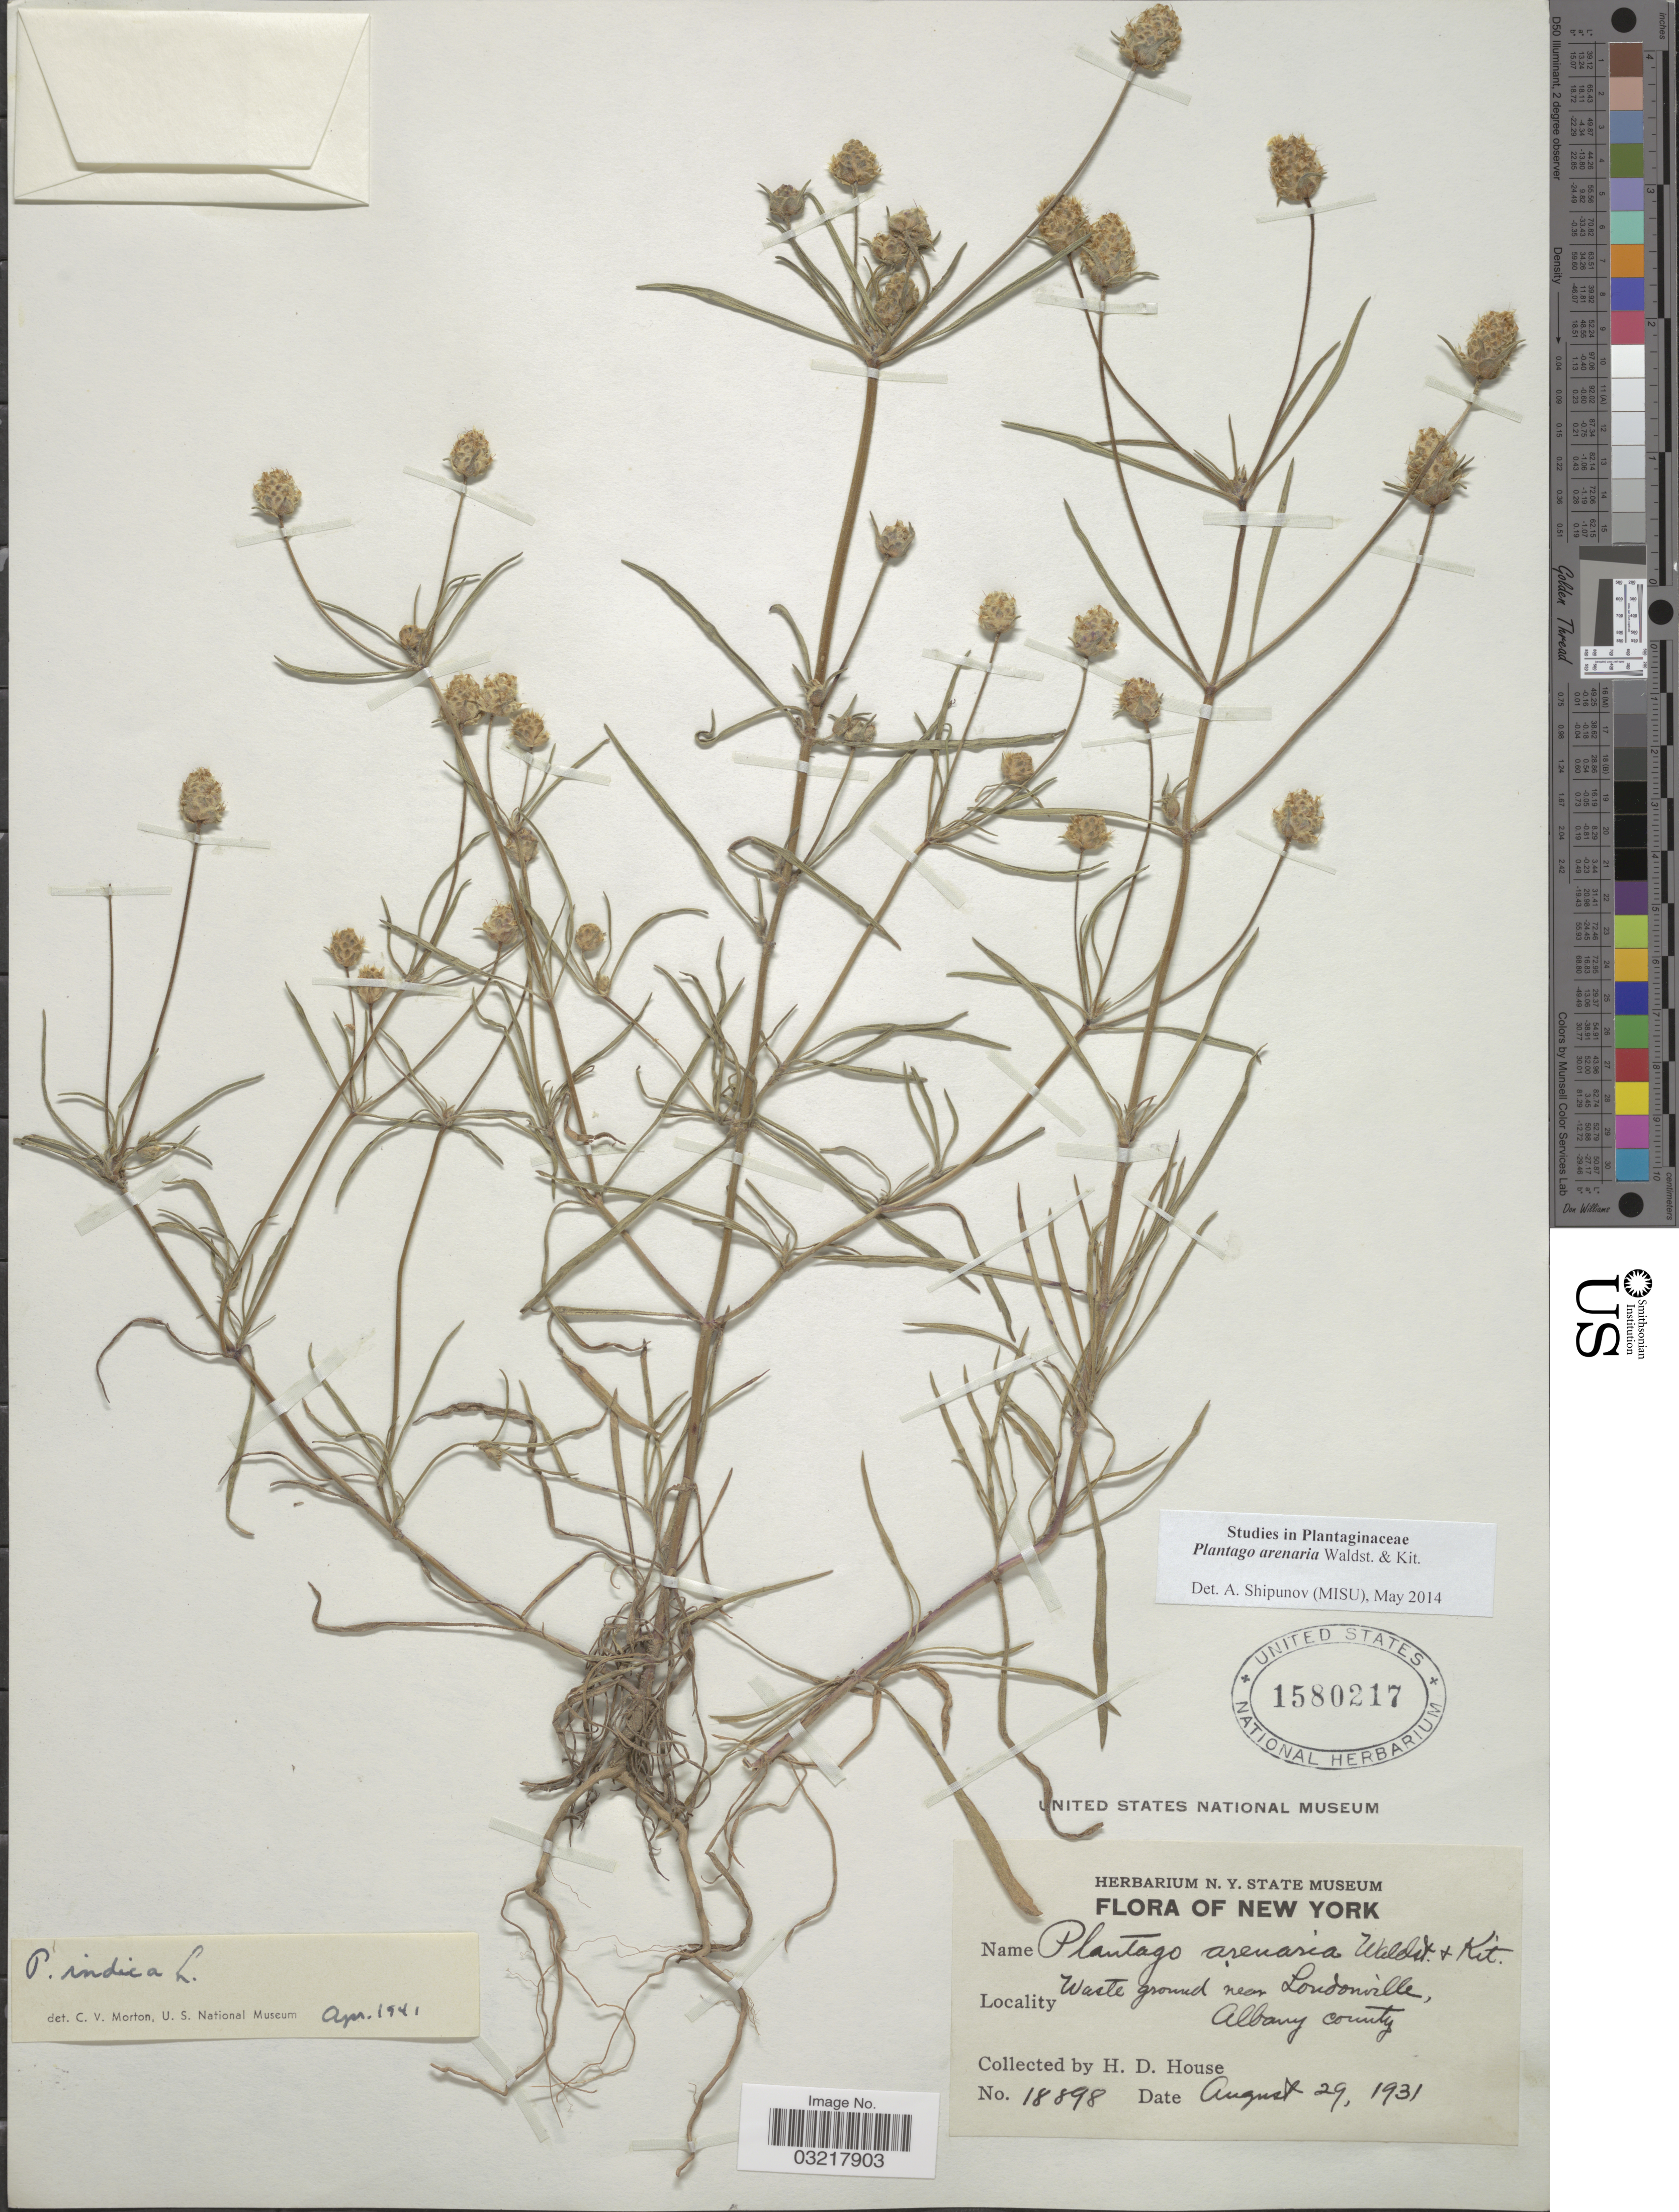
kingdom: Plantae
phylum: Tracheophyta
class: Magnoliopsida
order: Lamiales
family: Plantaginaceae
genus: Plantago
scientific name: Plantago arenaria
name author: Waldst. & Kit.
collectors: H. D. House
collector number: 18898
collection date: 1931-08-29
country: United States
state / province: New York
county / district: Albany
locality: Near Loudonville, Albany County.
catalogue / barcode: US 1580217